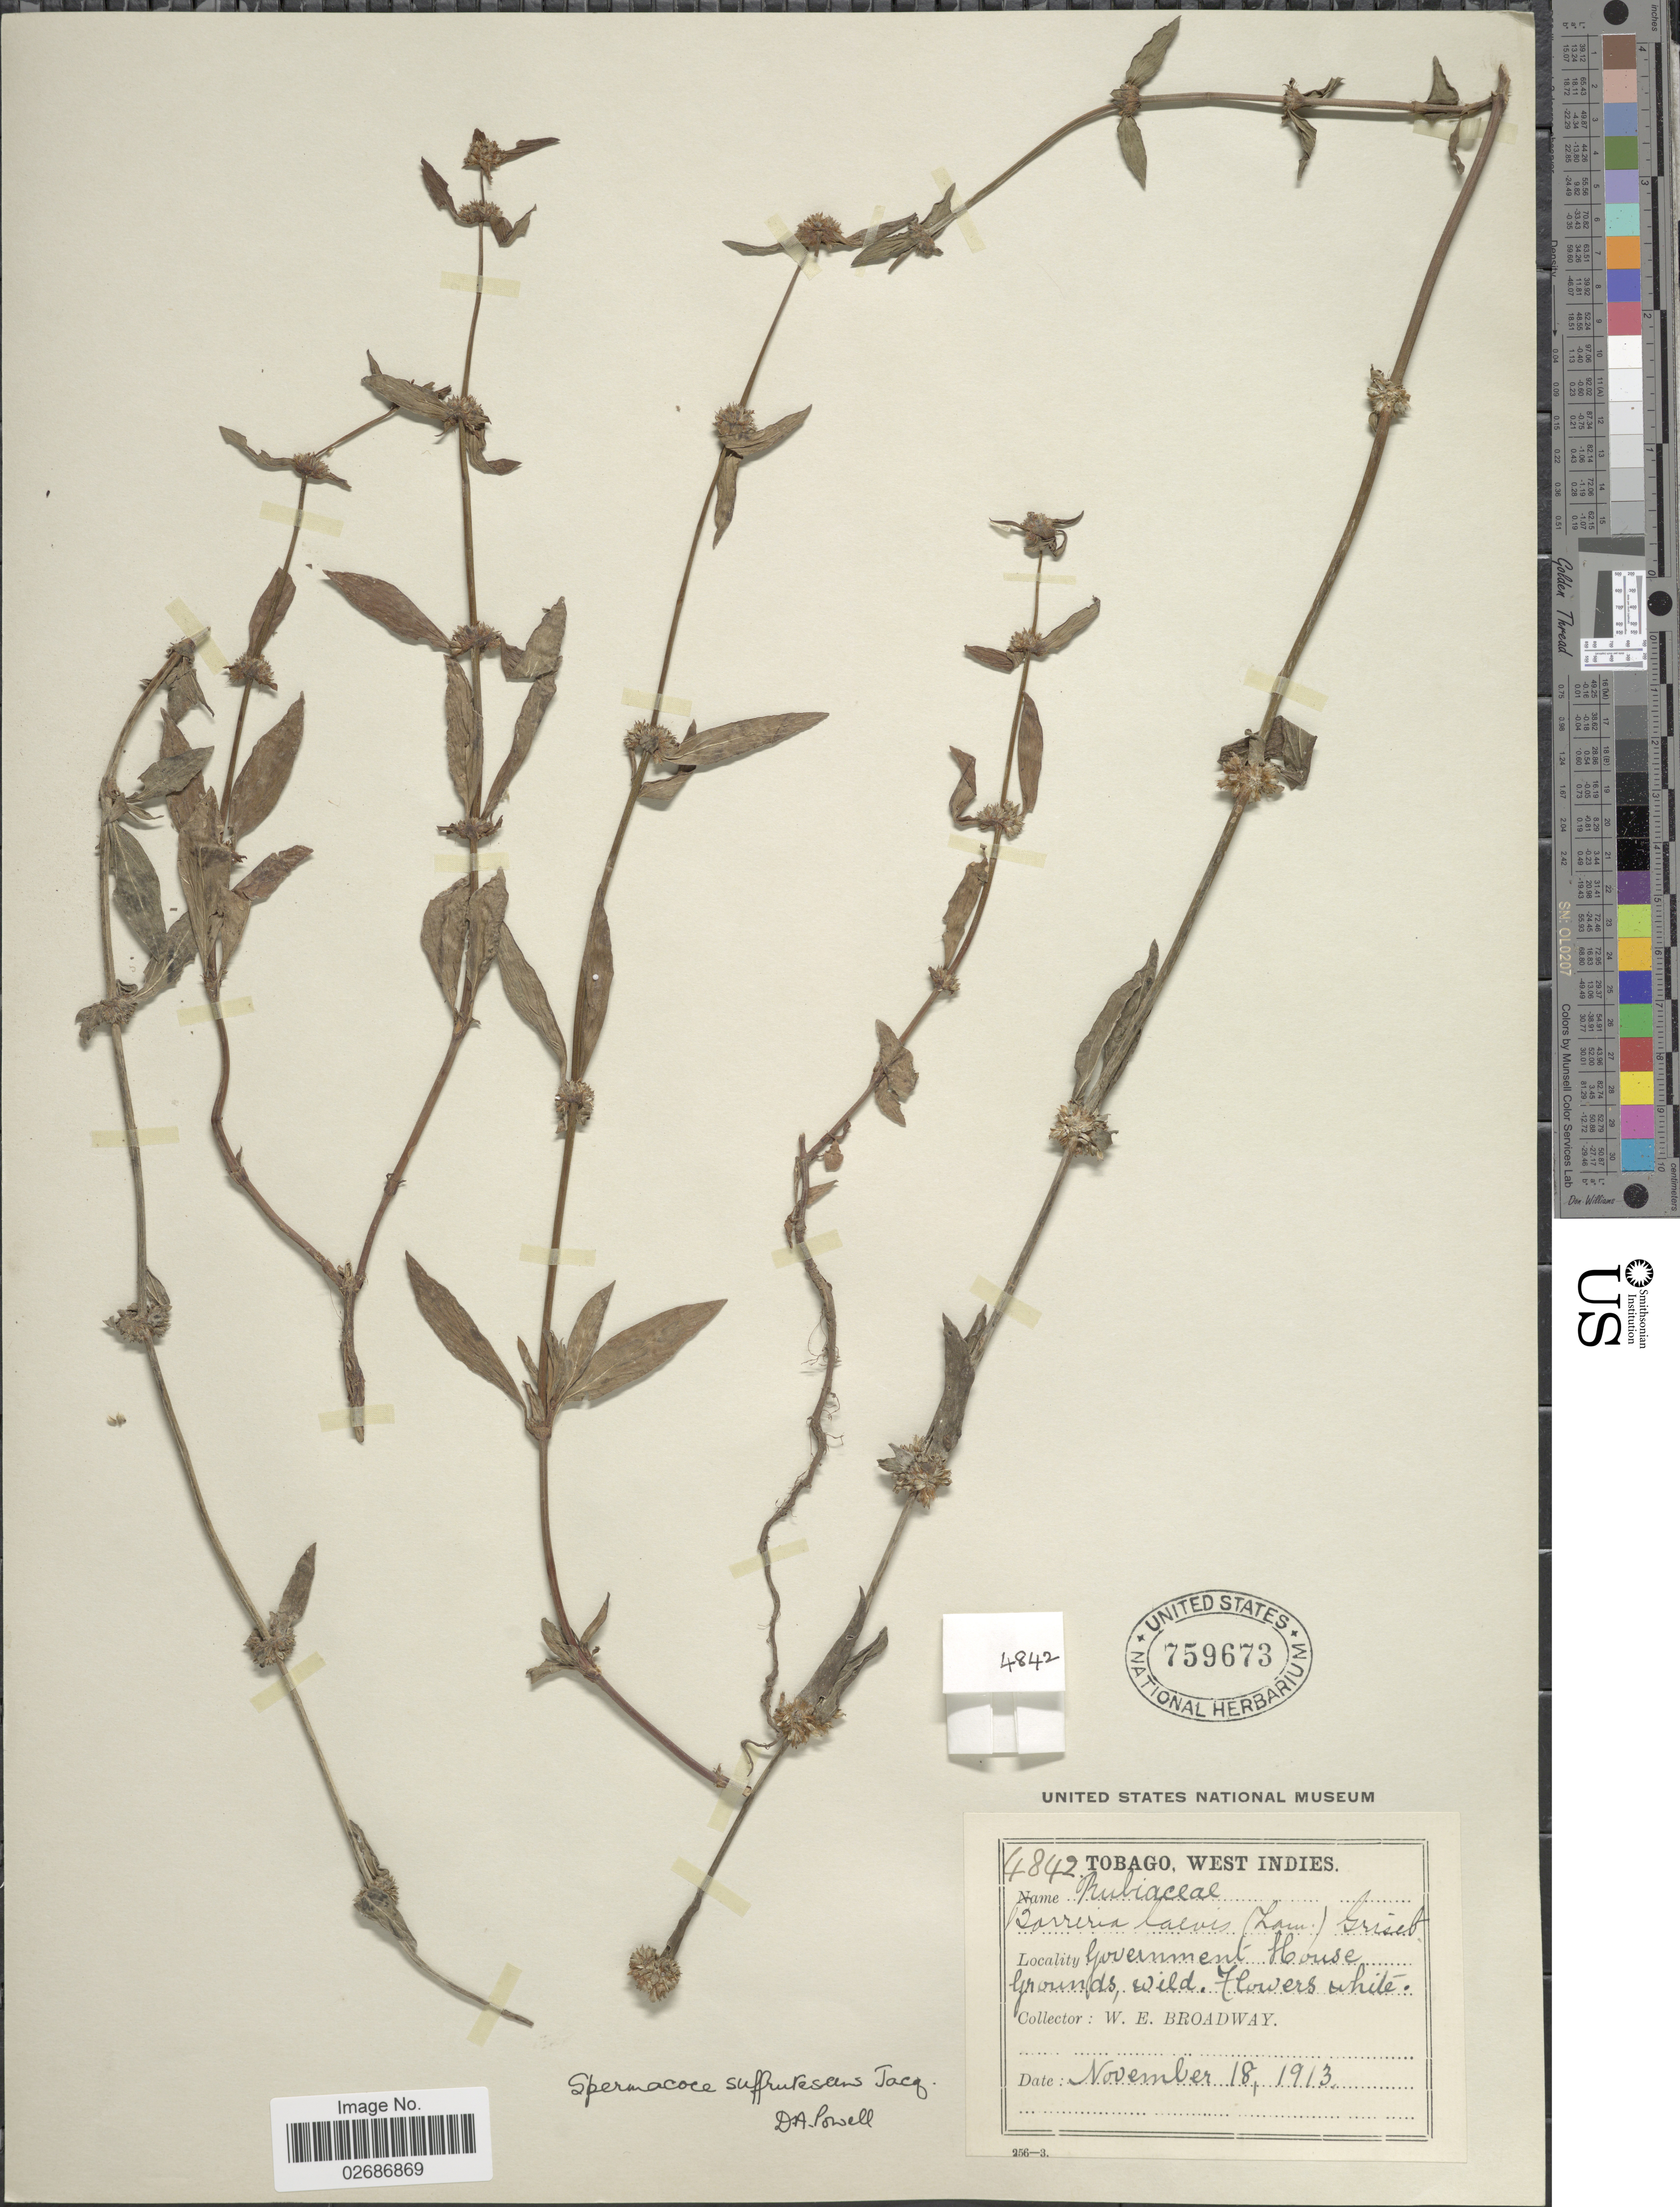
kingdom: Plantae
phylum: Tracheophyta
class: Magnoliopsida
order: Gentianales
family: Rubiaceae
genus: Borreria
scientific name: Borreria remota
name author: (Lam.) Bacigalupo & E.L. Cabral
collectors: W. E. Broadway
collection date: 1913-11-18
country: Trinidad and Tobago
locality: Tobago, Government House, Grounds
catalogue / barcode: US 759673